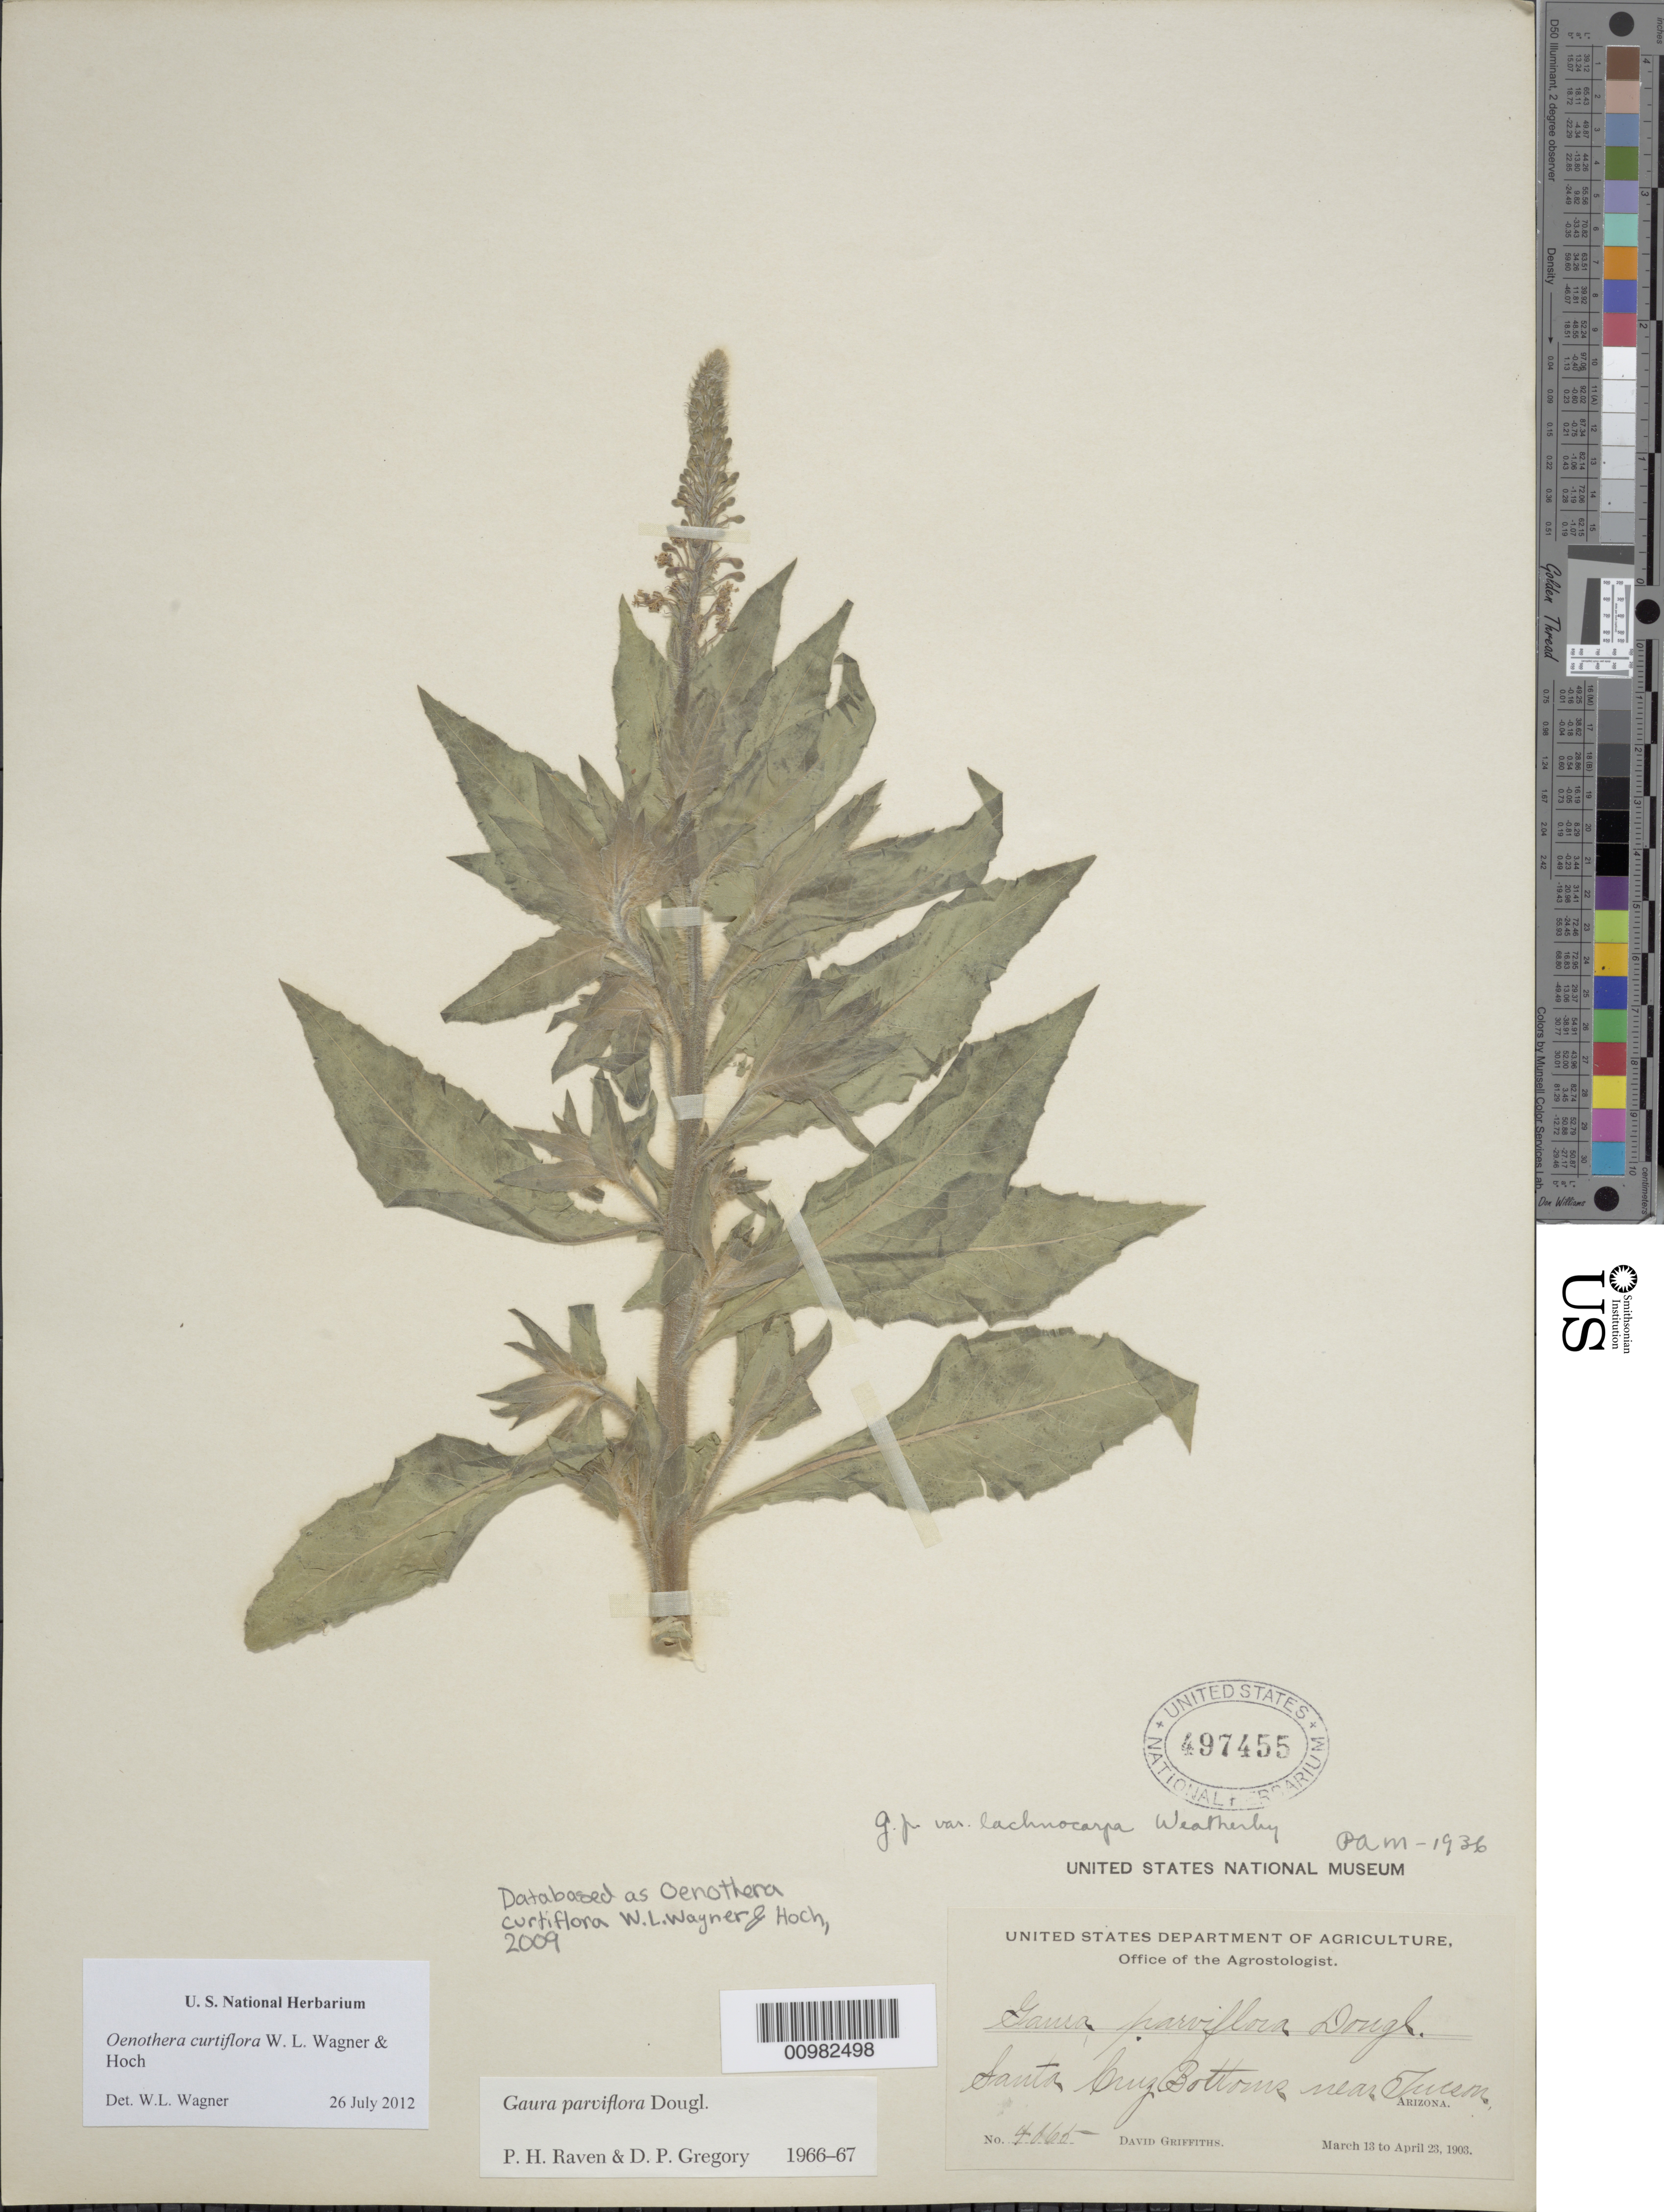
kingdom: Plantae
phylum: Tracheophyta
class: Magnoliopsida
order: Myrtales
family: Onagraceae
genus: Oenothera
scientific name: Oenothera curtiflora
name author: W.L. Wagner & Hoch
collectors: D. Griffiths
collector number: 4065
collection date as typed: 13 Mar 1903 to 23 Apr 1903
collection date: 1903-03-13/1903-04-23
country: United States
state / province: Arizona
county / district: Pima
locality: Santa Cruz Bottoms near Tucson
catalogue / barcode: US 497455